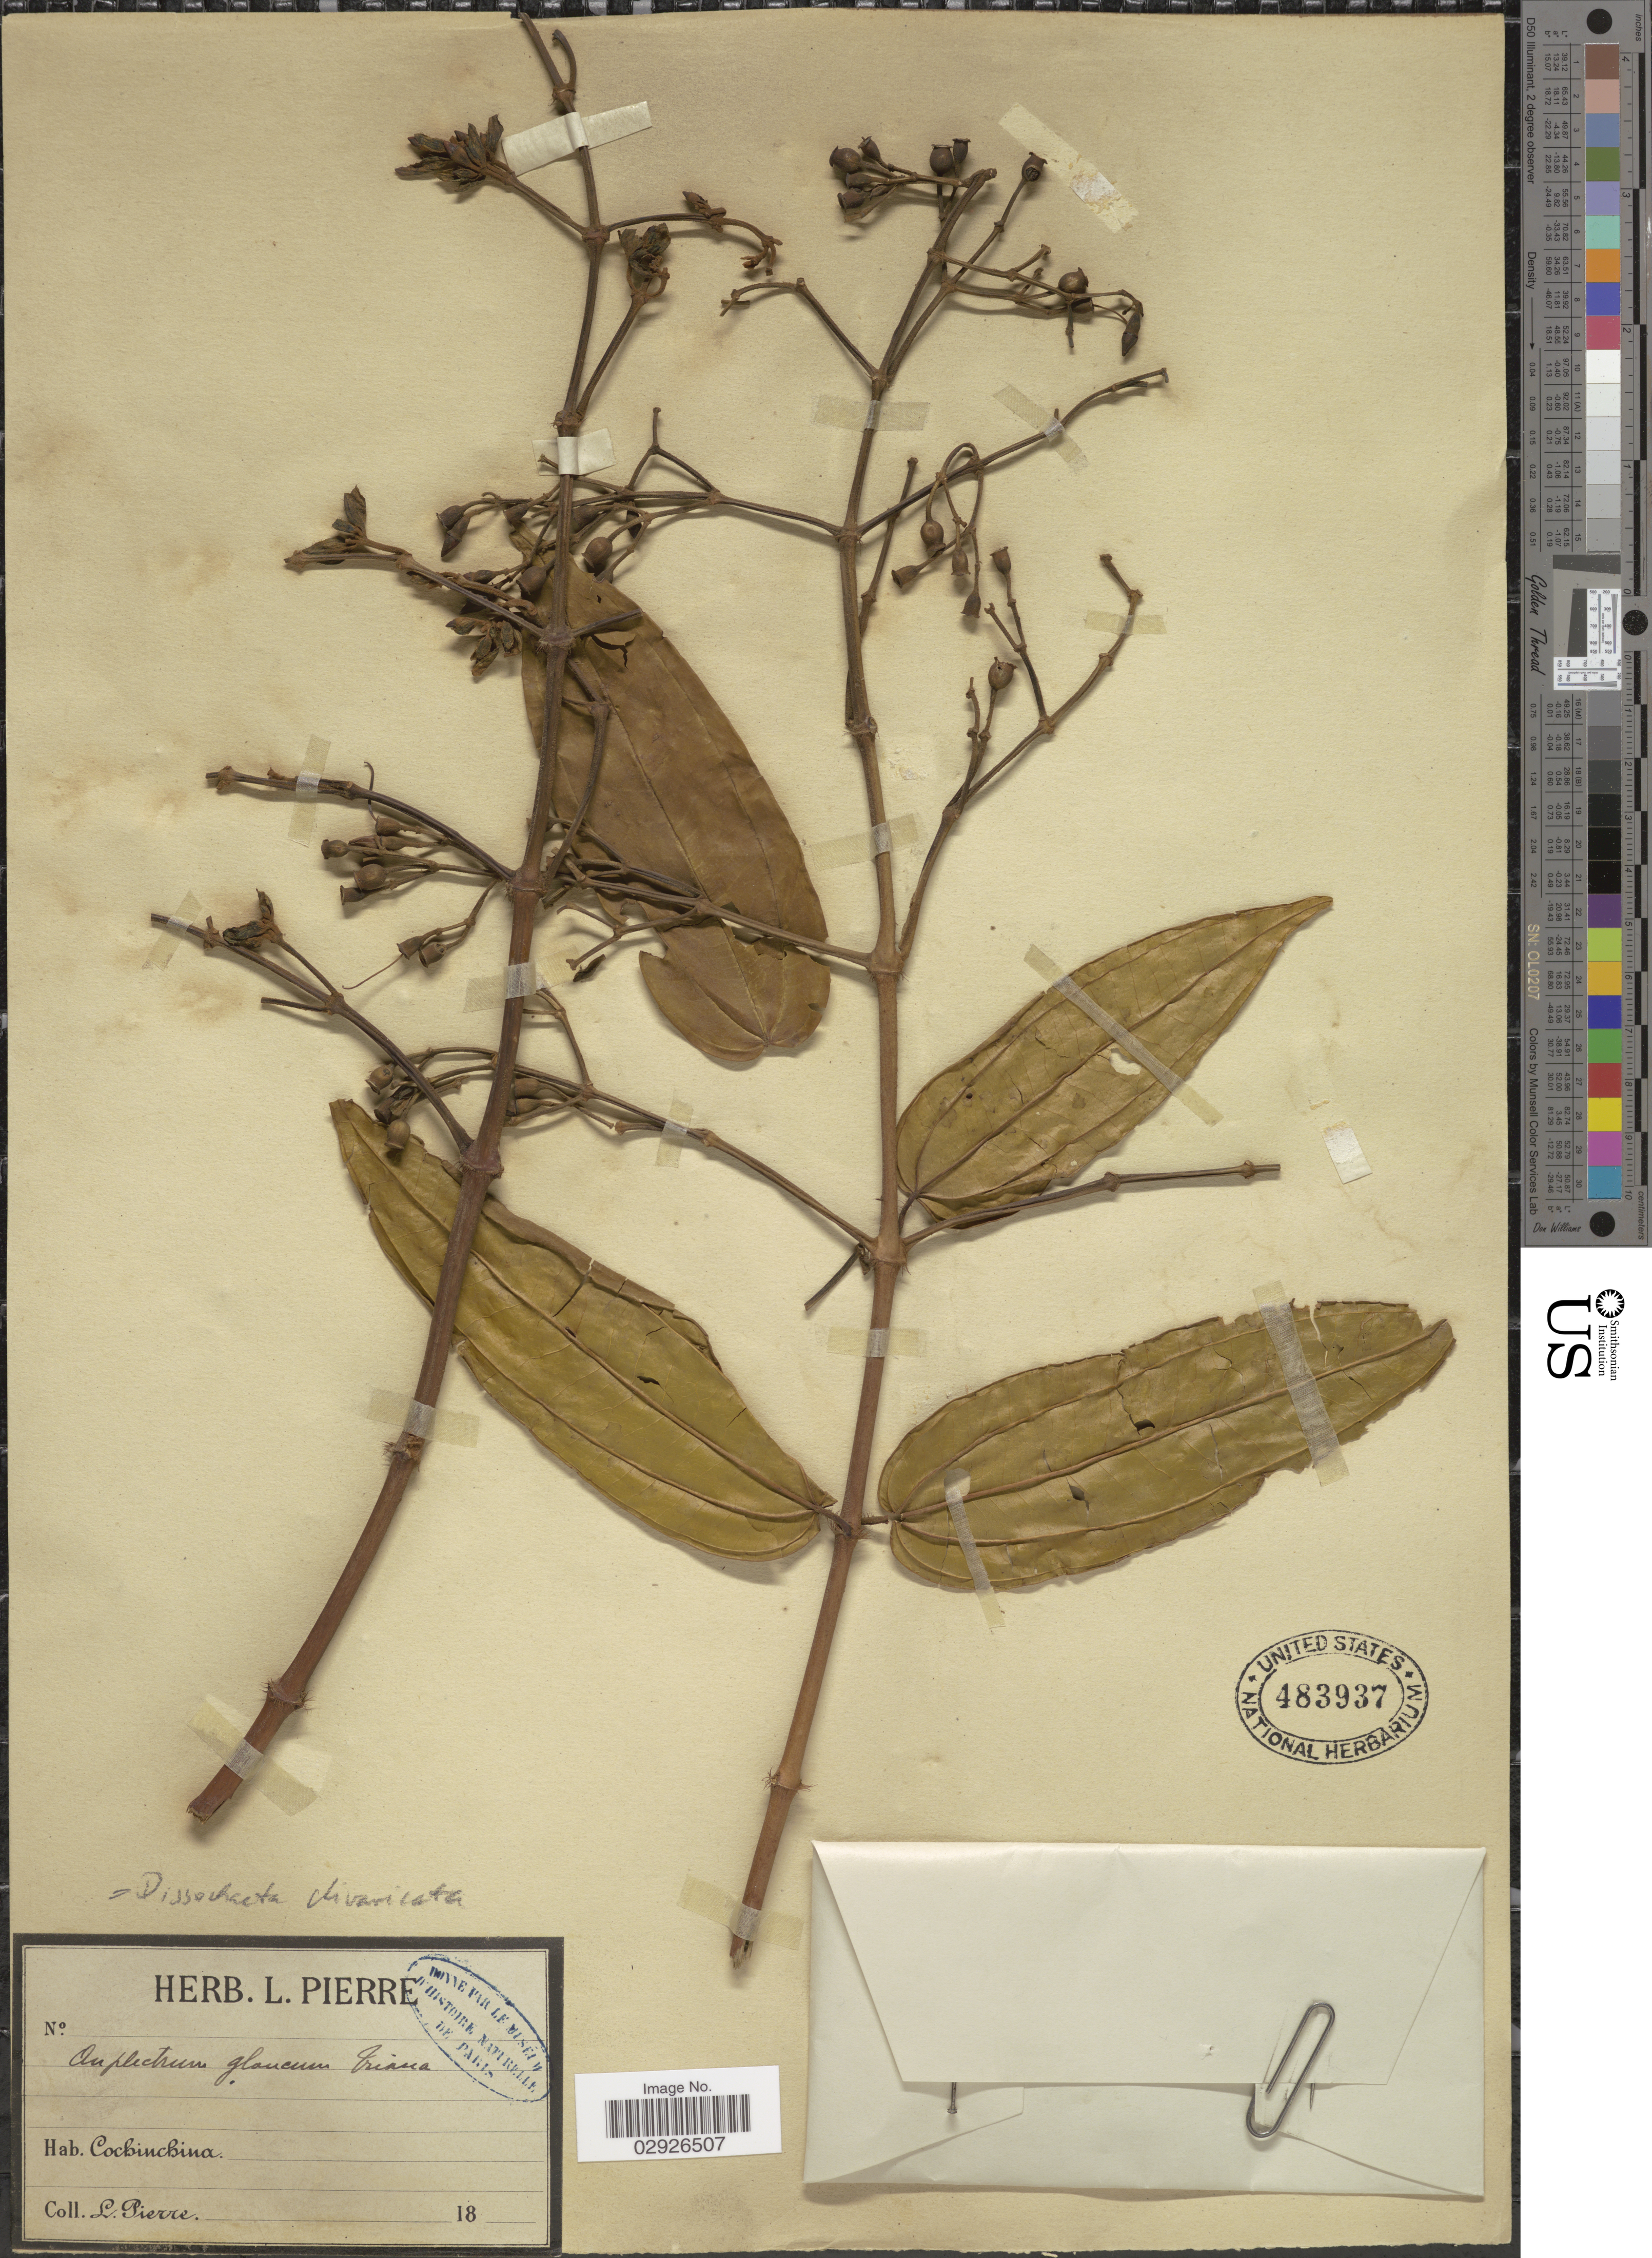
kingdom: Plantae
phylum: Tracheophyta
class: Magnoliopsida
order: Myrtales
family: Melastomataceae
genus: Diplectria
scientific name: Diplectria divaricata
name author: (Willd.) Kuntze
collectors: L. Pierre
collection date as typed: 18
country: Vietnam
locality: Cochinchina.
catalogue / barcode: US 483937